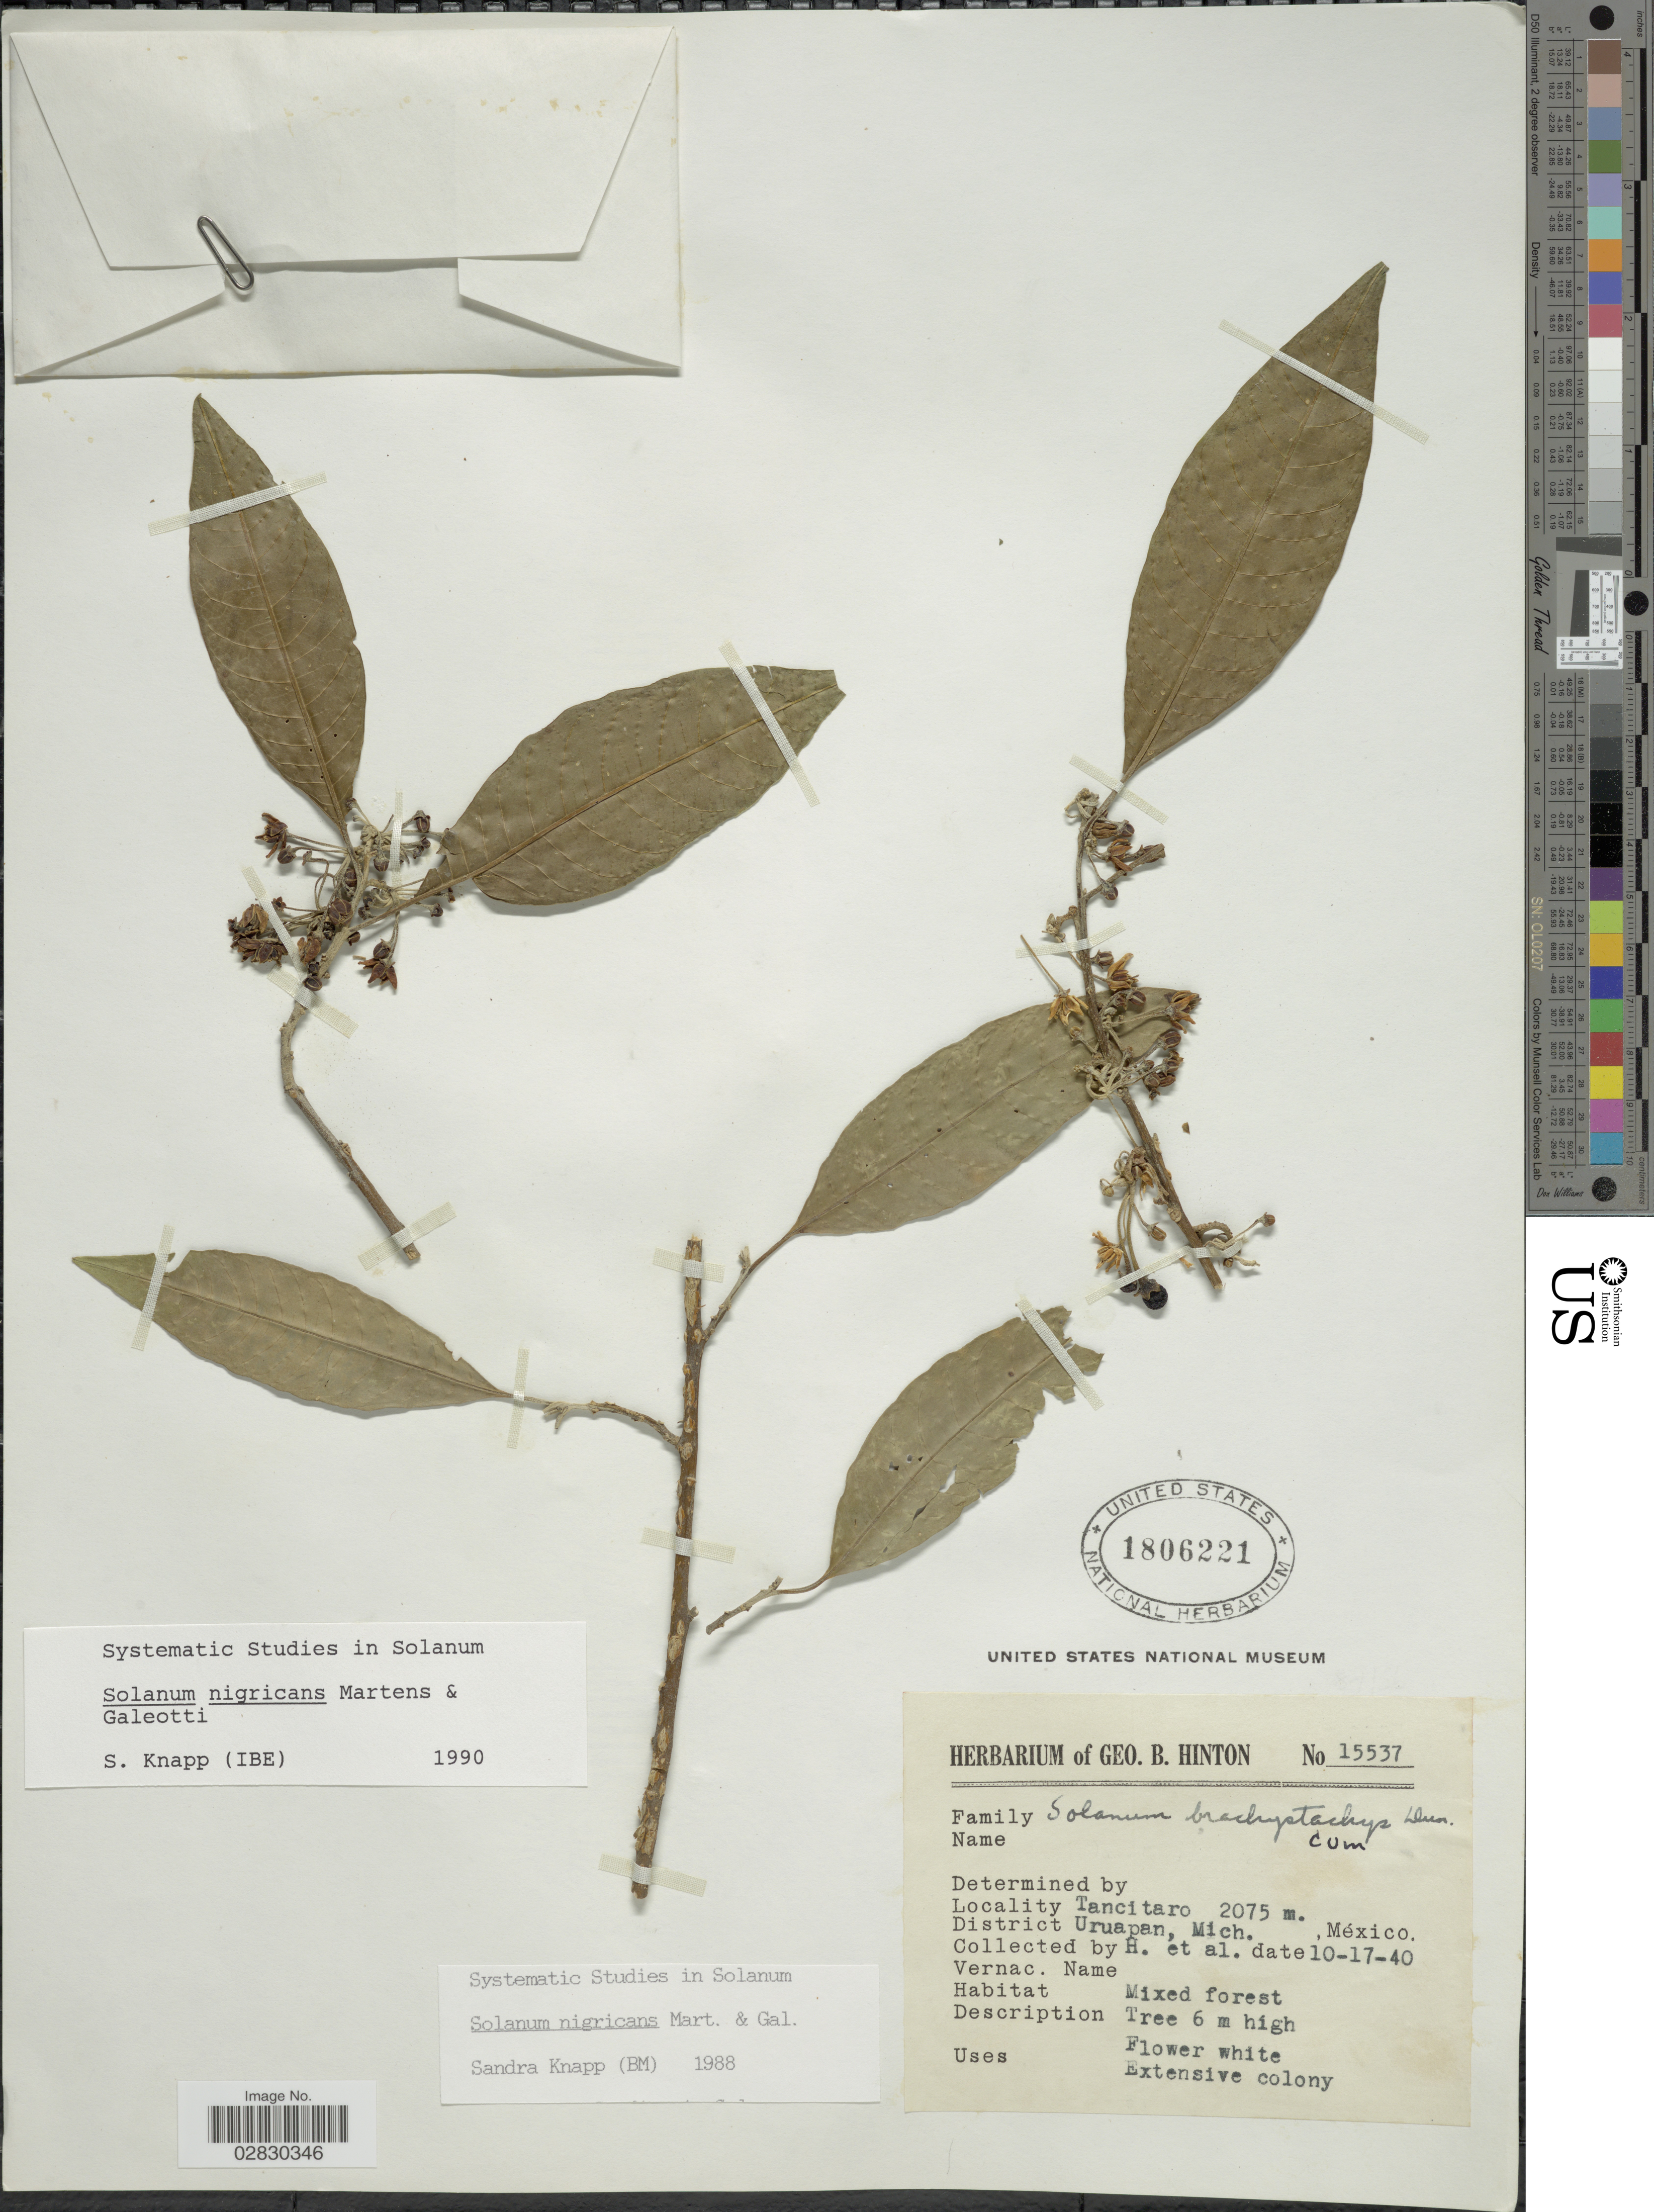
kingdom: Plantae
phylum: Tracheophyta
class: Magnoliopsida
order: Solanales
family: Solanaceae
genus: Solanum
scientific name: Solanum nigricans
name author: M. Martens & Galeotti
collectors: G. B. Hinton & et al.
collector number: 15537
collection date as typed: Transcribed d/m/y: 17/10/40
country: Mexico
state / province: Michoacán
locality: Tancitaro. District Uruapan.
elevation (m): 2075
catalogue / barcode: US 1806221